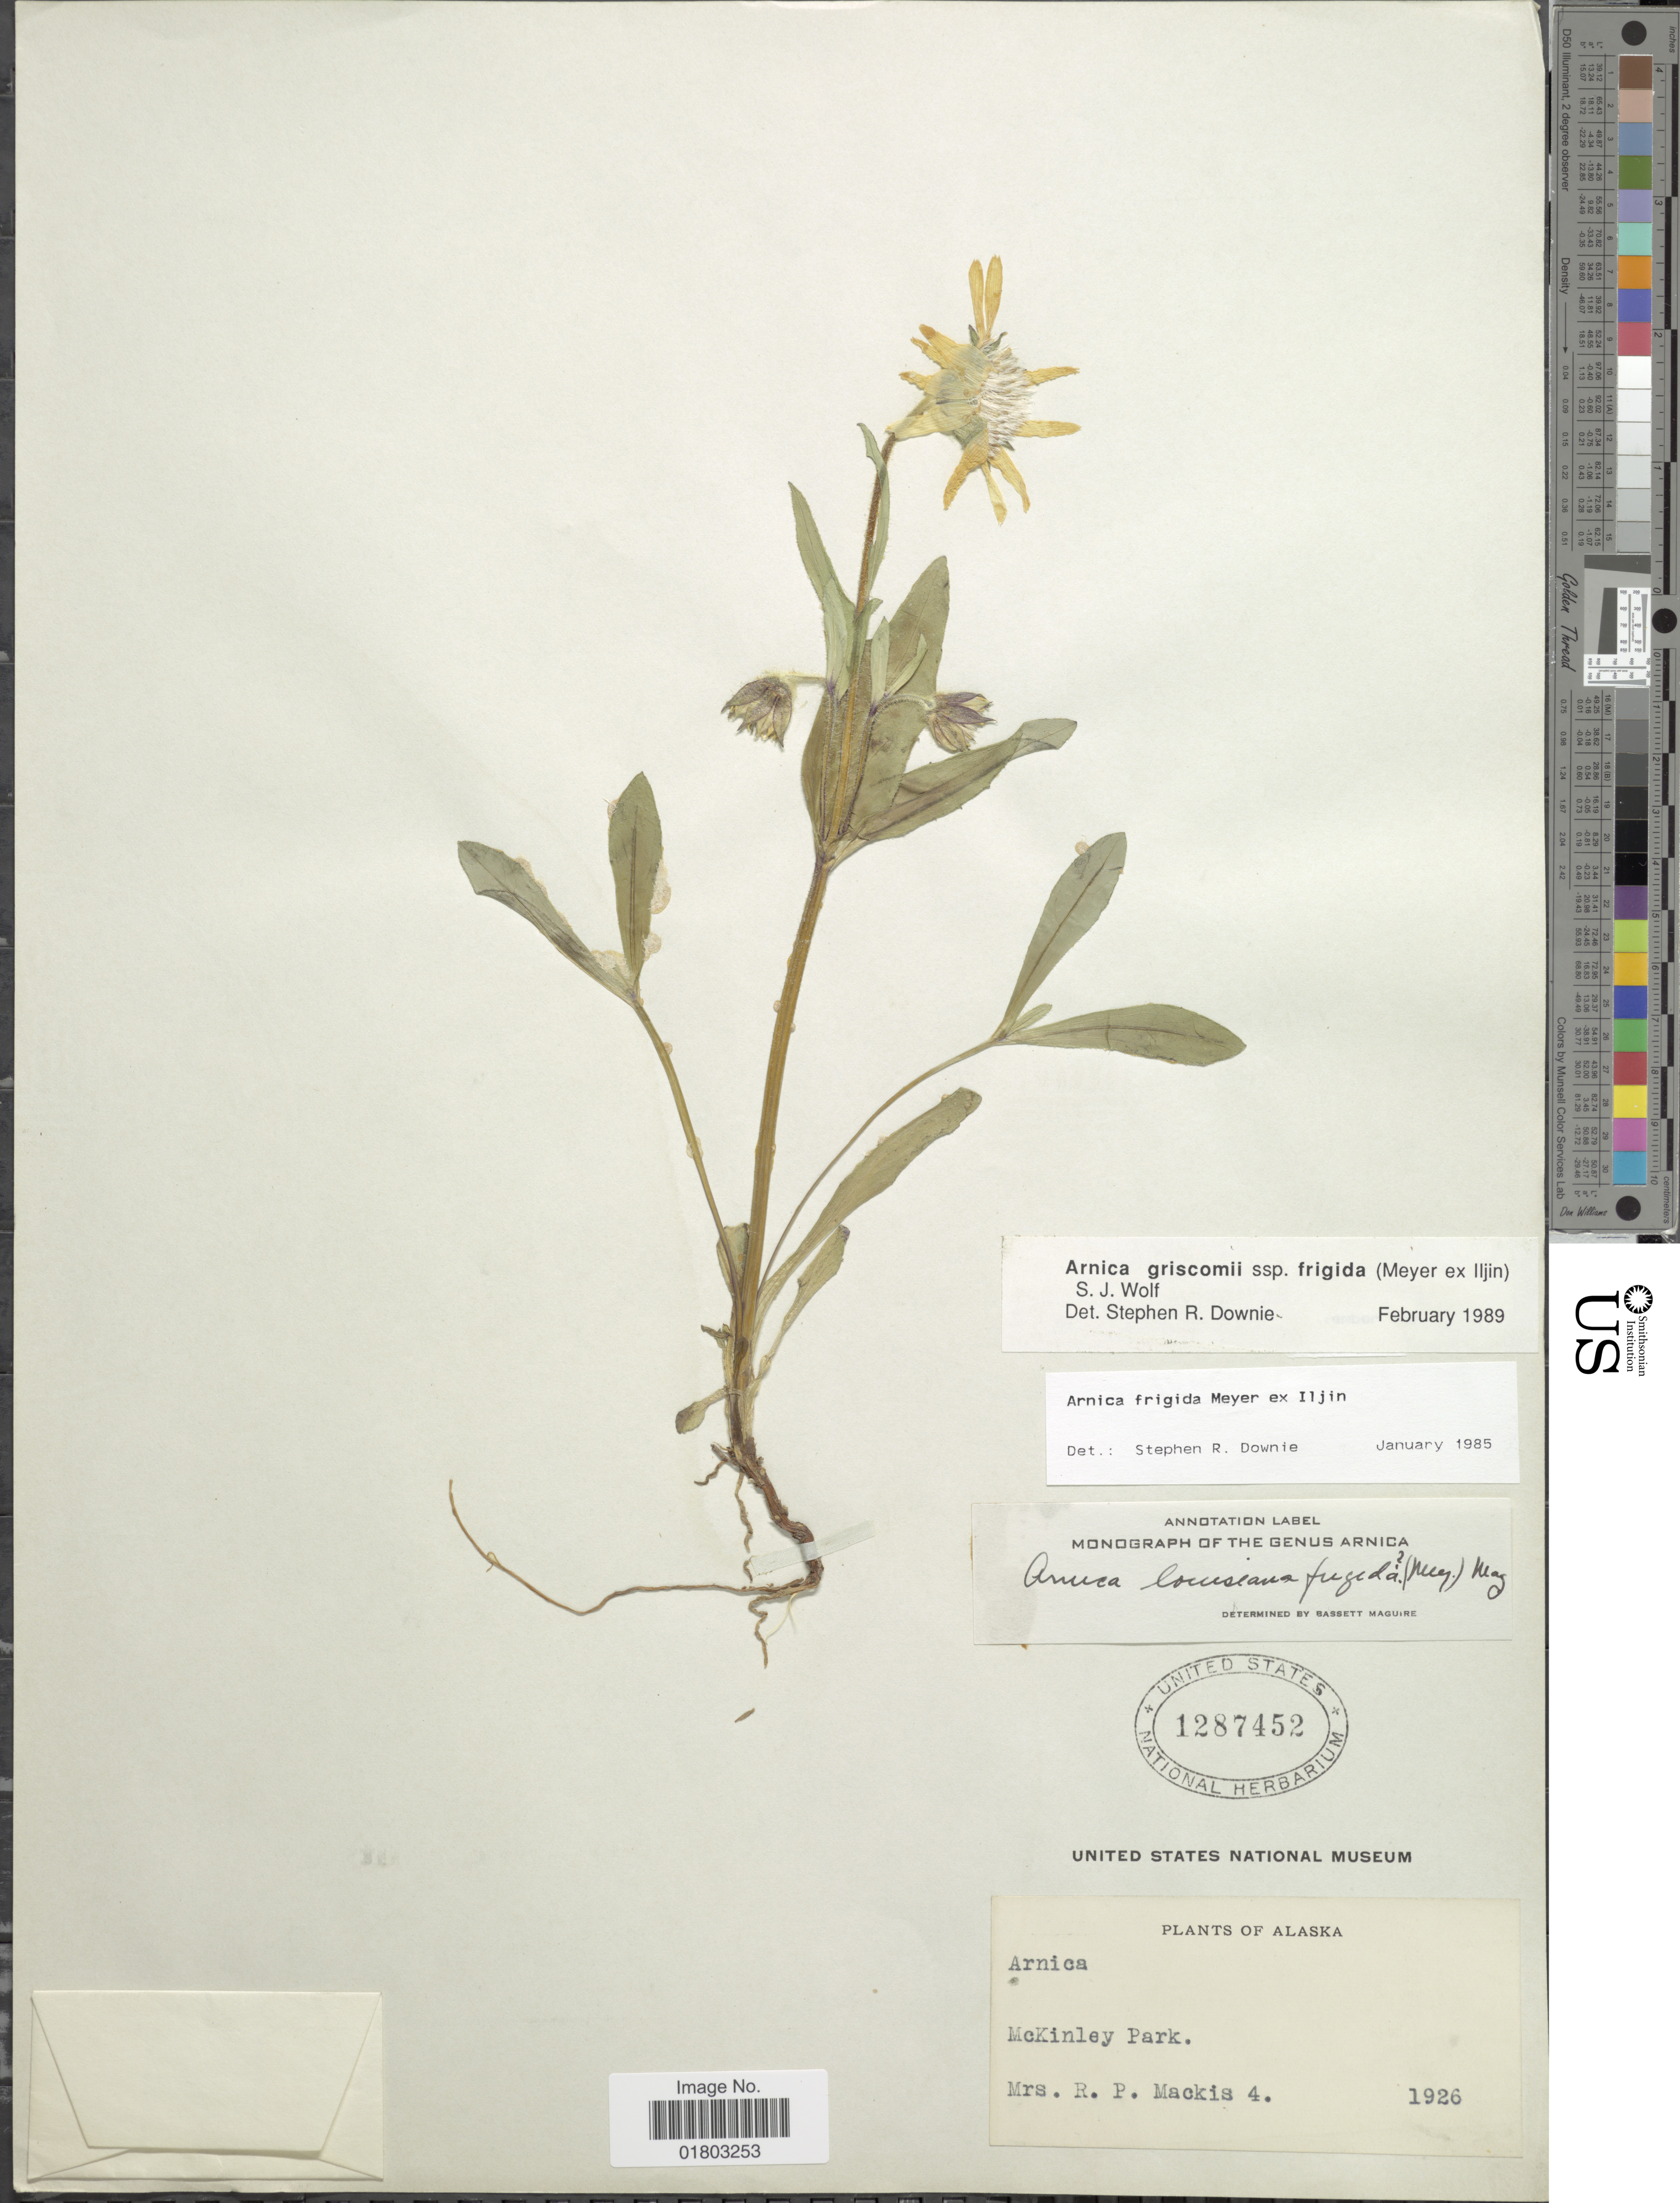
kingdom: Plantae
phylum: Tracheophyta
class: Magnoliopsida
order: Asterales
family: Asteraceae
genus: Arnica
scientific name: Arnica griscomii subsp. frigida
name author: (C.A. Mey. ex Iljin) S.J. Wolf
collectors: R. Mackis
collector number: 4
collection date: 1926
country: United States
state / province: Alaska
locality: McKinley Park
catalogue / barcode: US 1287452